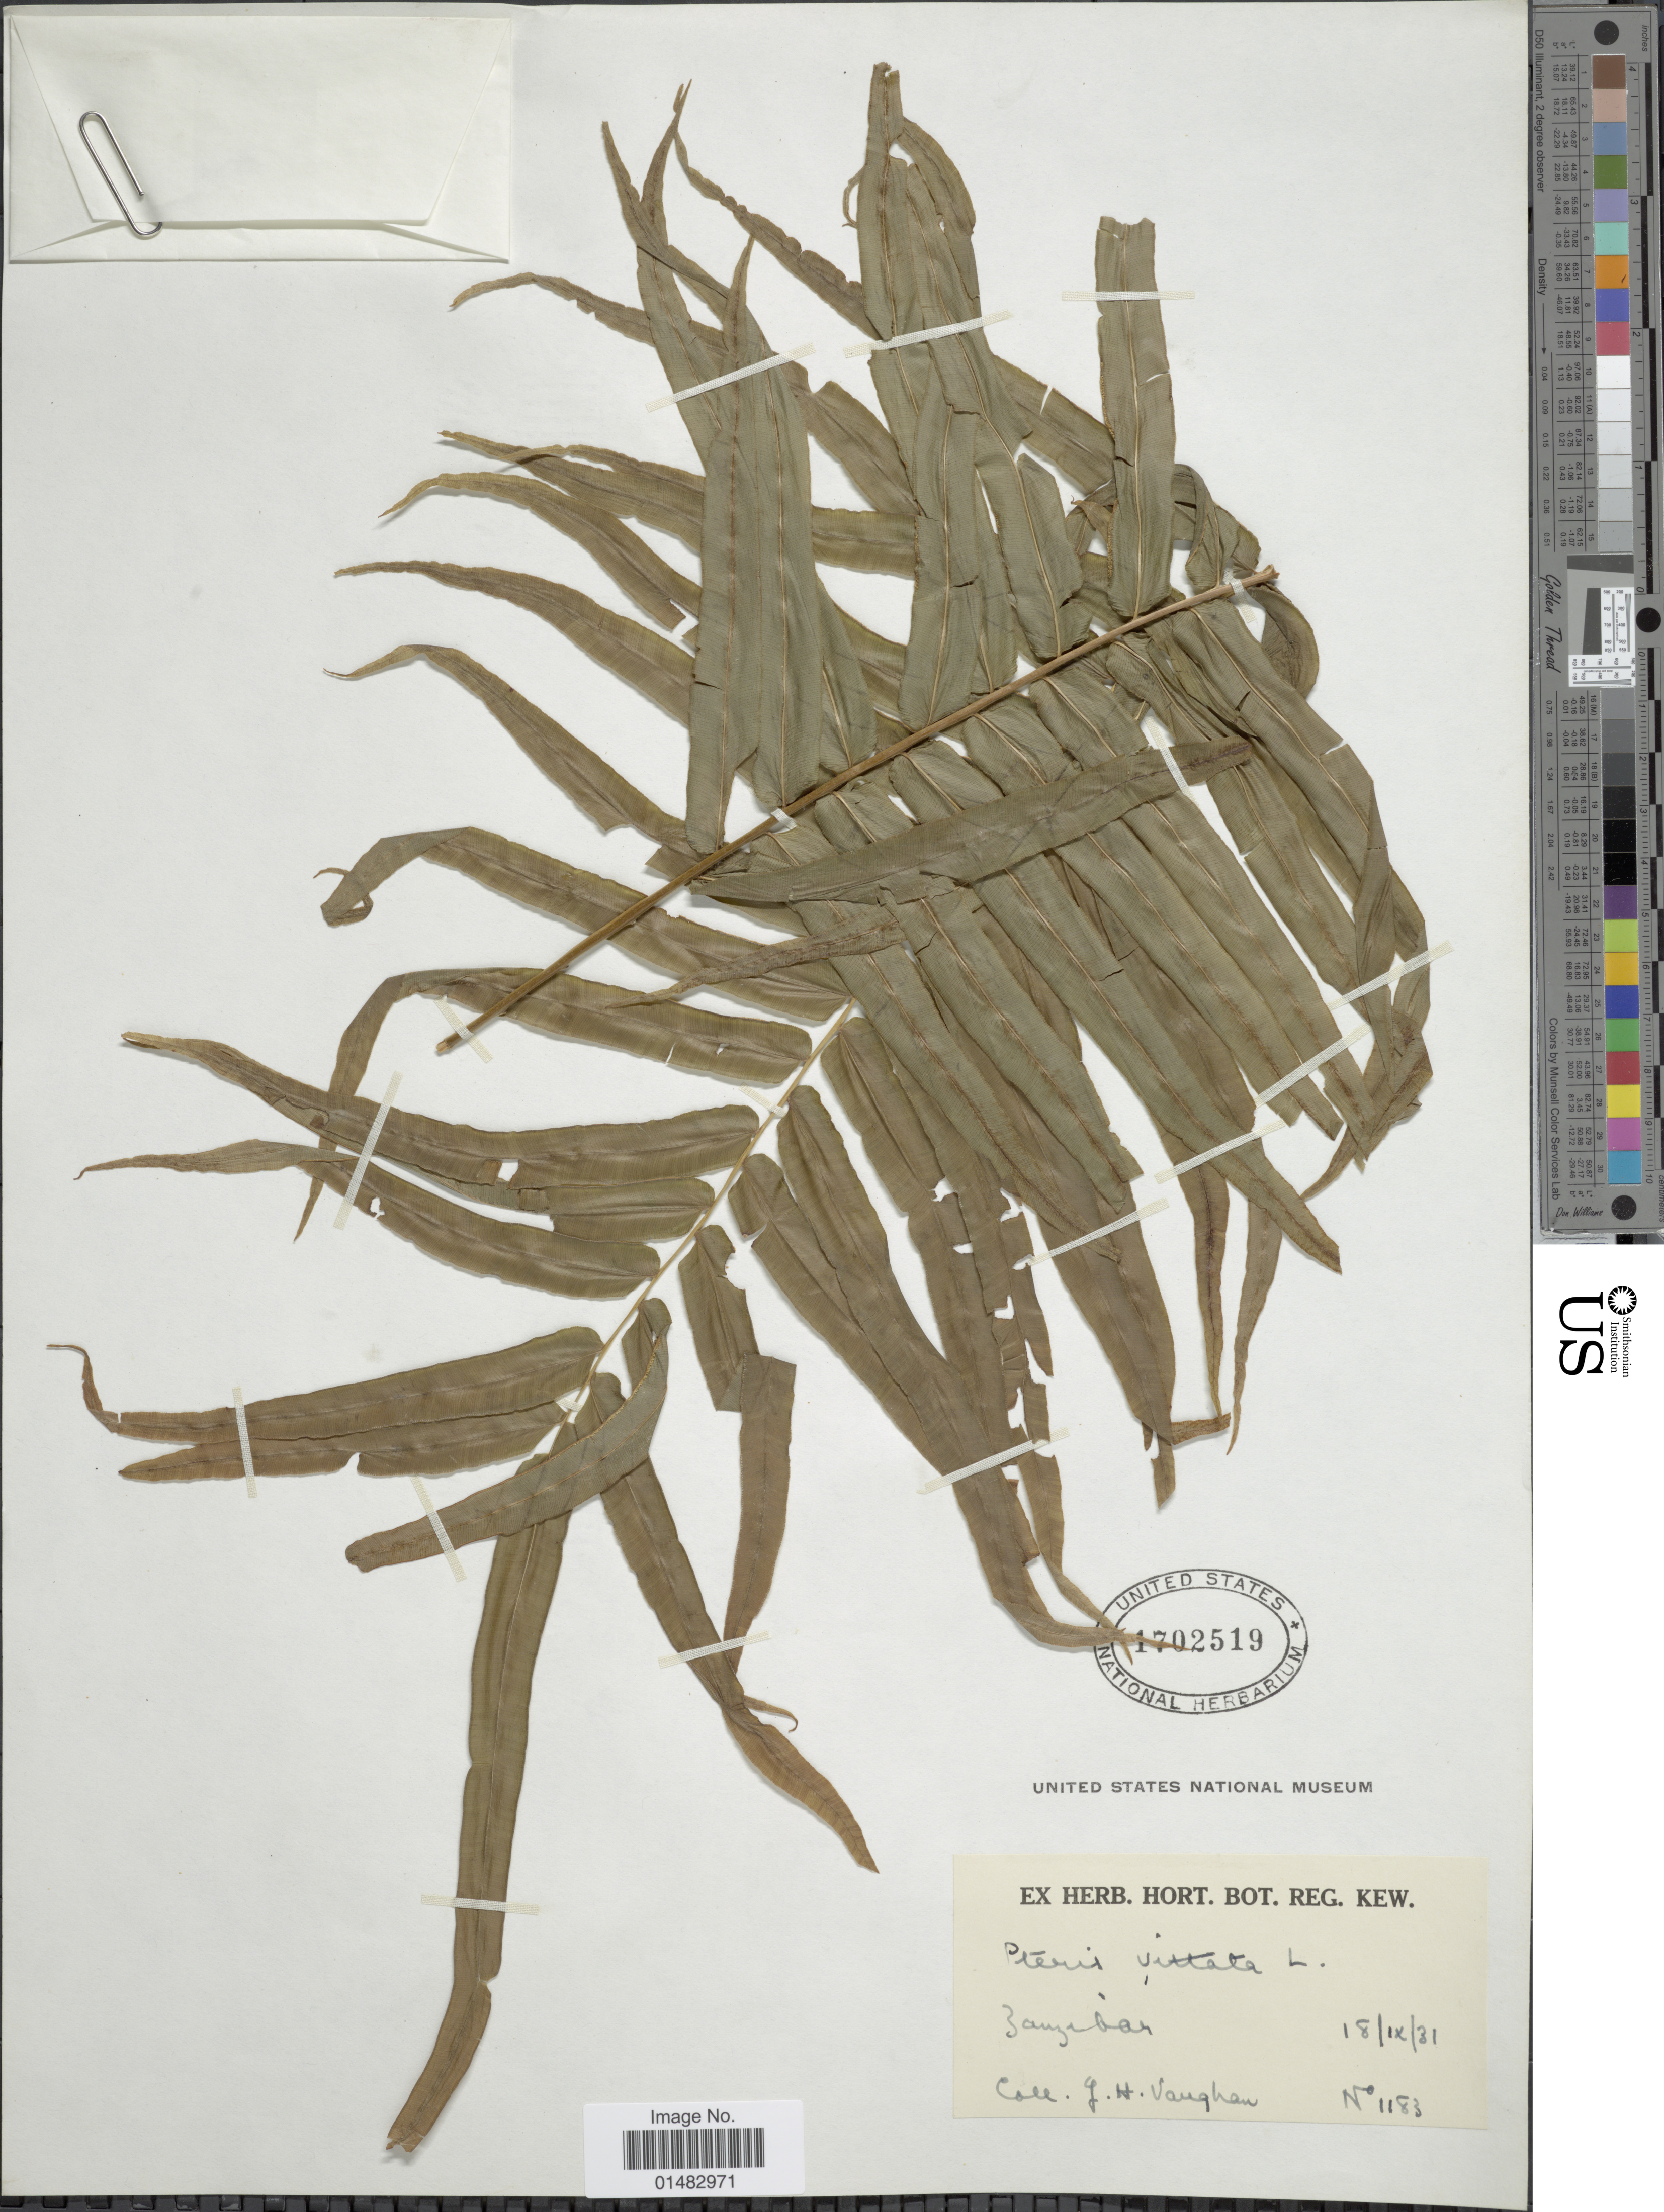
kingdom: Plantae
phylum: Tracheophyta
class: Polypodiopsida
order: Polypodiales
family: Pteridaceae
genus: Pteris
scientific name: Pteris vittata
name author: L.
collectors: J. Vaughan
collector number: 1183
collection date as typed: Transcribed d/m/y: 18/9/31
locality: Zamiban [interpreted]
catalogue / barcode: US 1702519